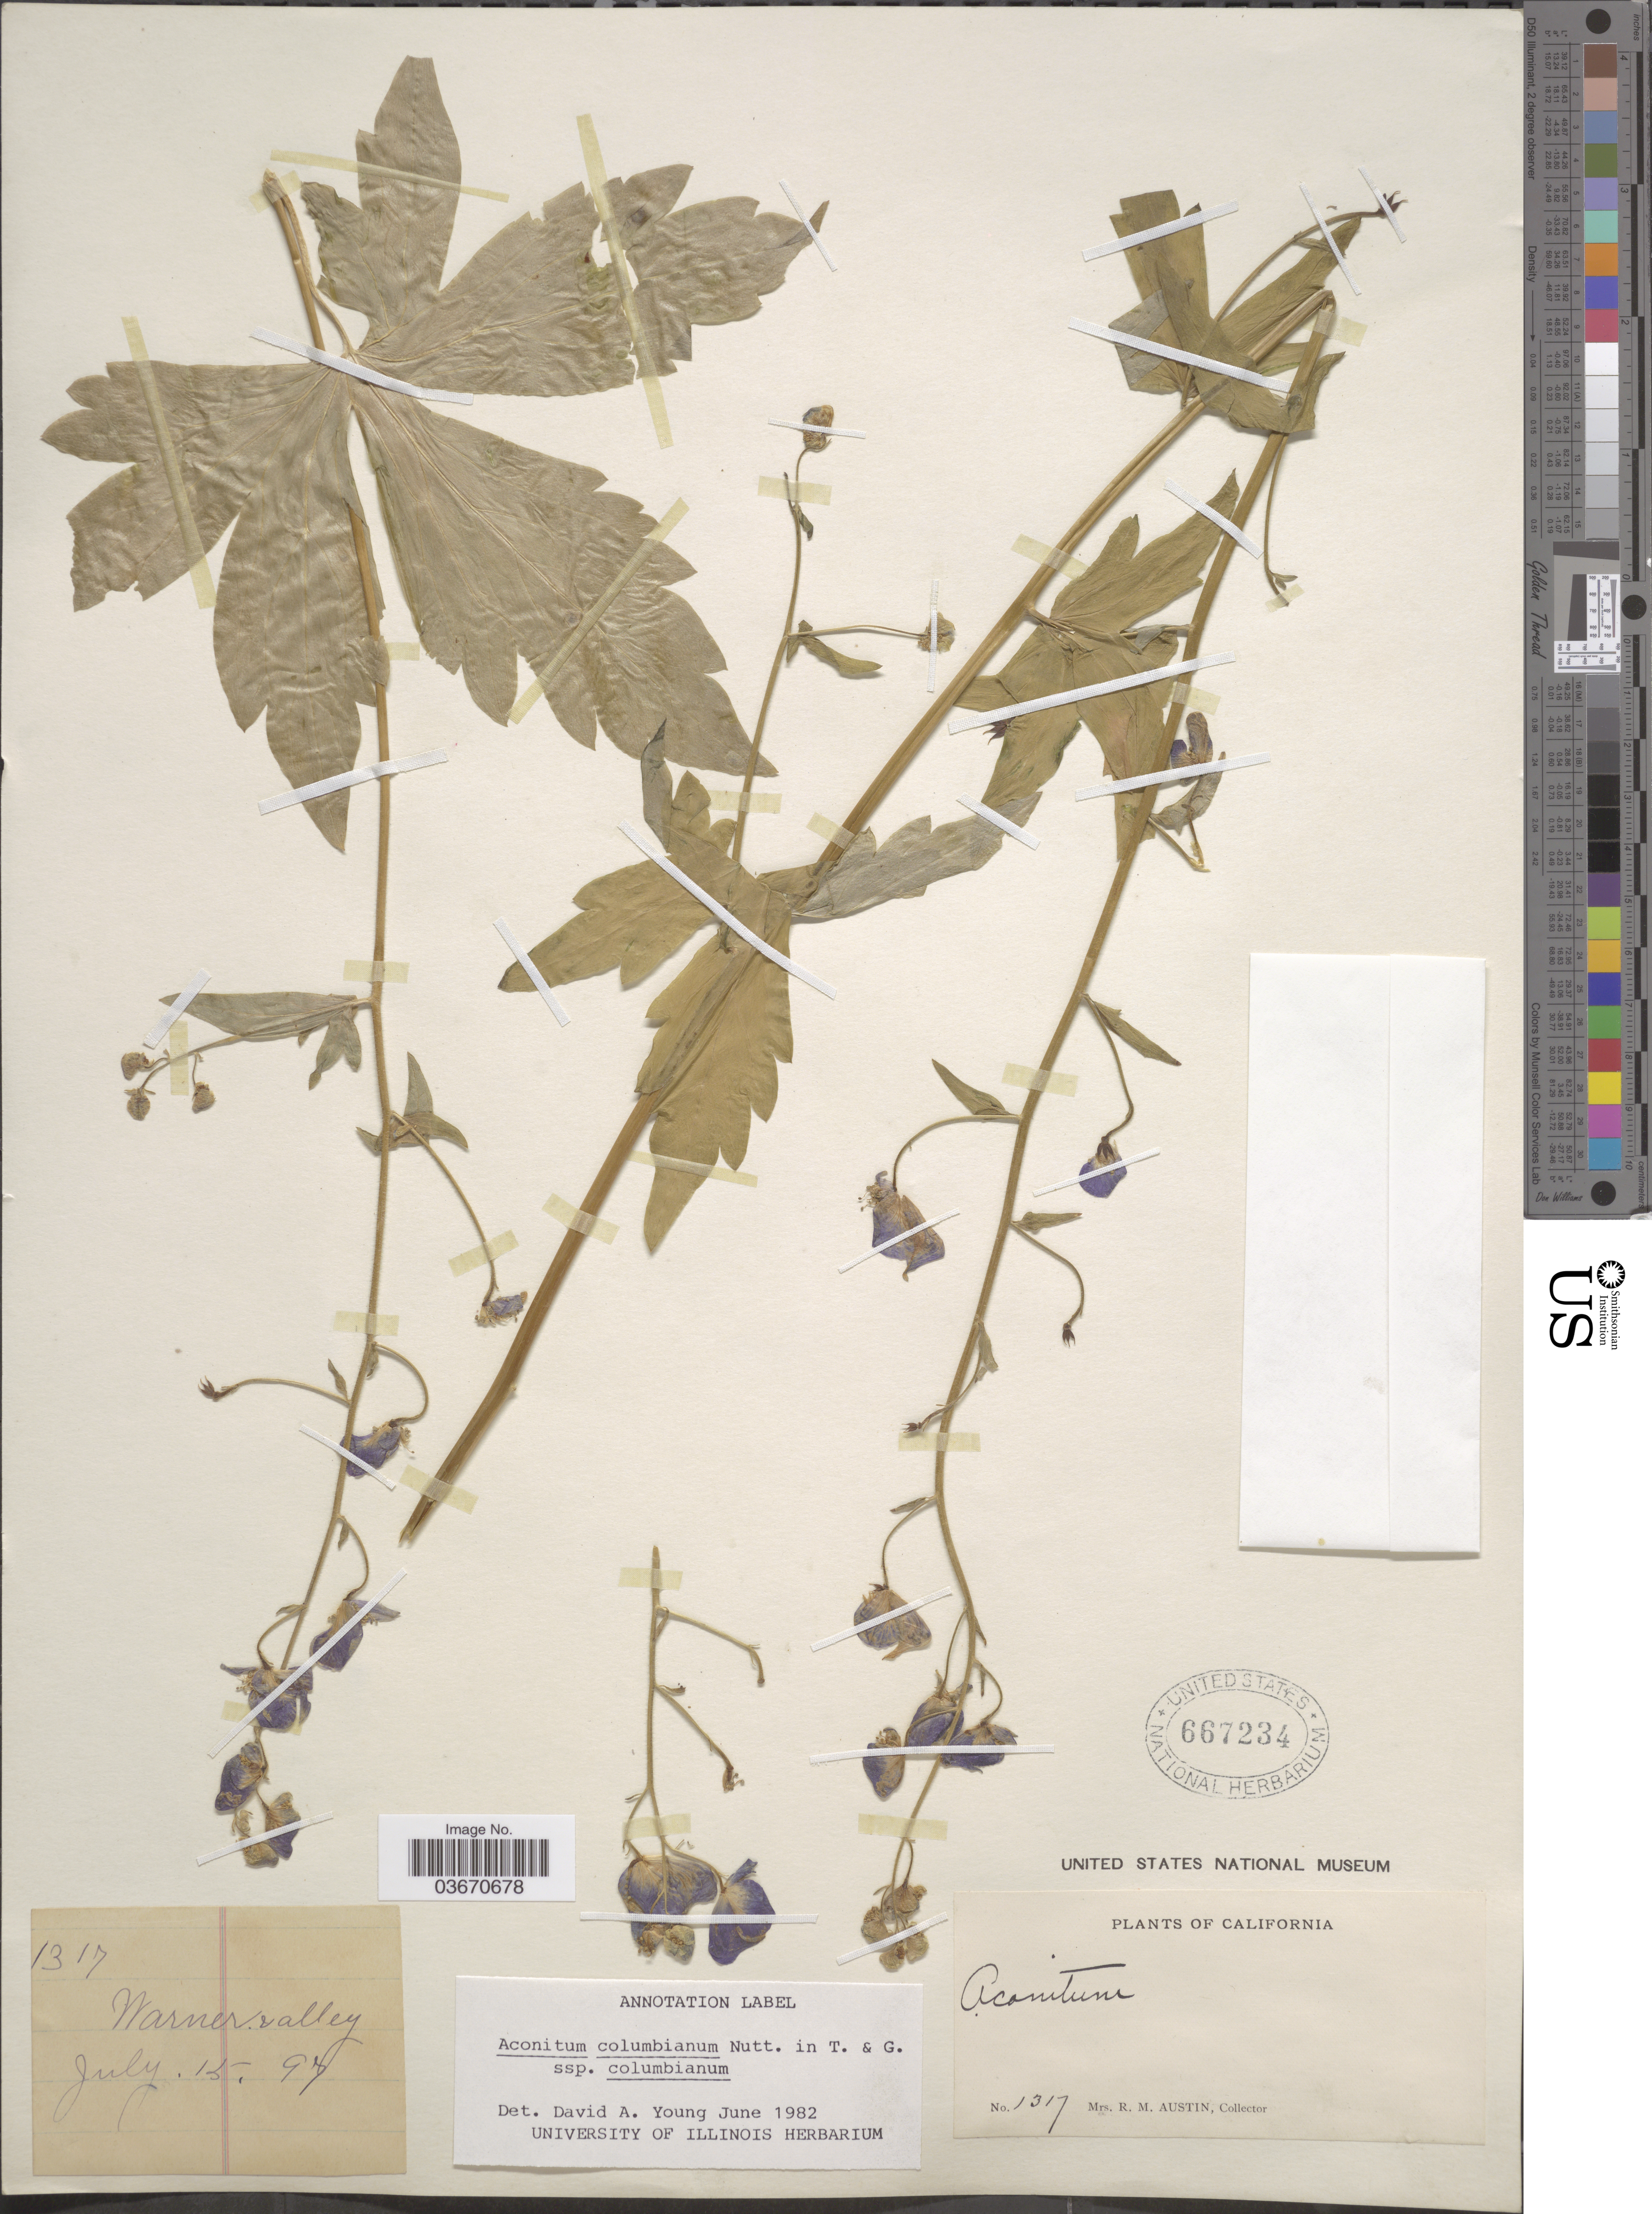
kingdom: Plantae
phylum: Tracheophyta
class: Magnoliopsida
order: Ranunculales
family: Ranunculaceae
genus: Aconitum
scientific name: Aconitum columbianum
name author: Nutt.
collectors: R. Austin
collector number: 1317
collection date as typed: Transcribed d/m/y: 15/7/97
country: United States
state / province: California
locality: Warner valley.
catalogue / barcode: US 667234